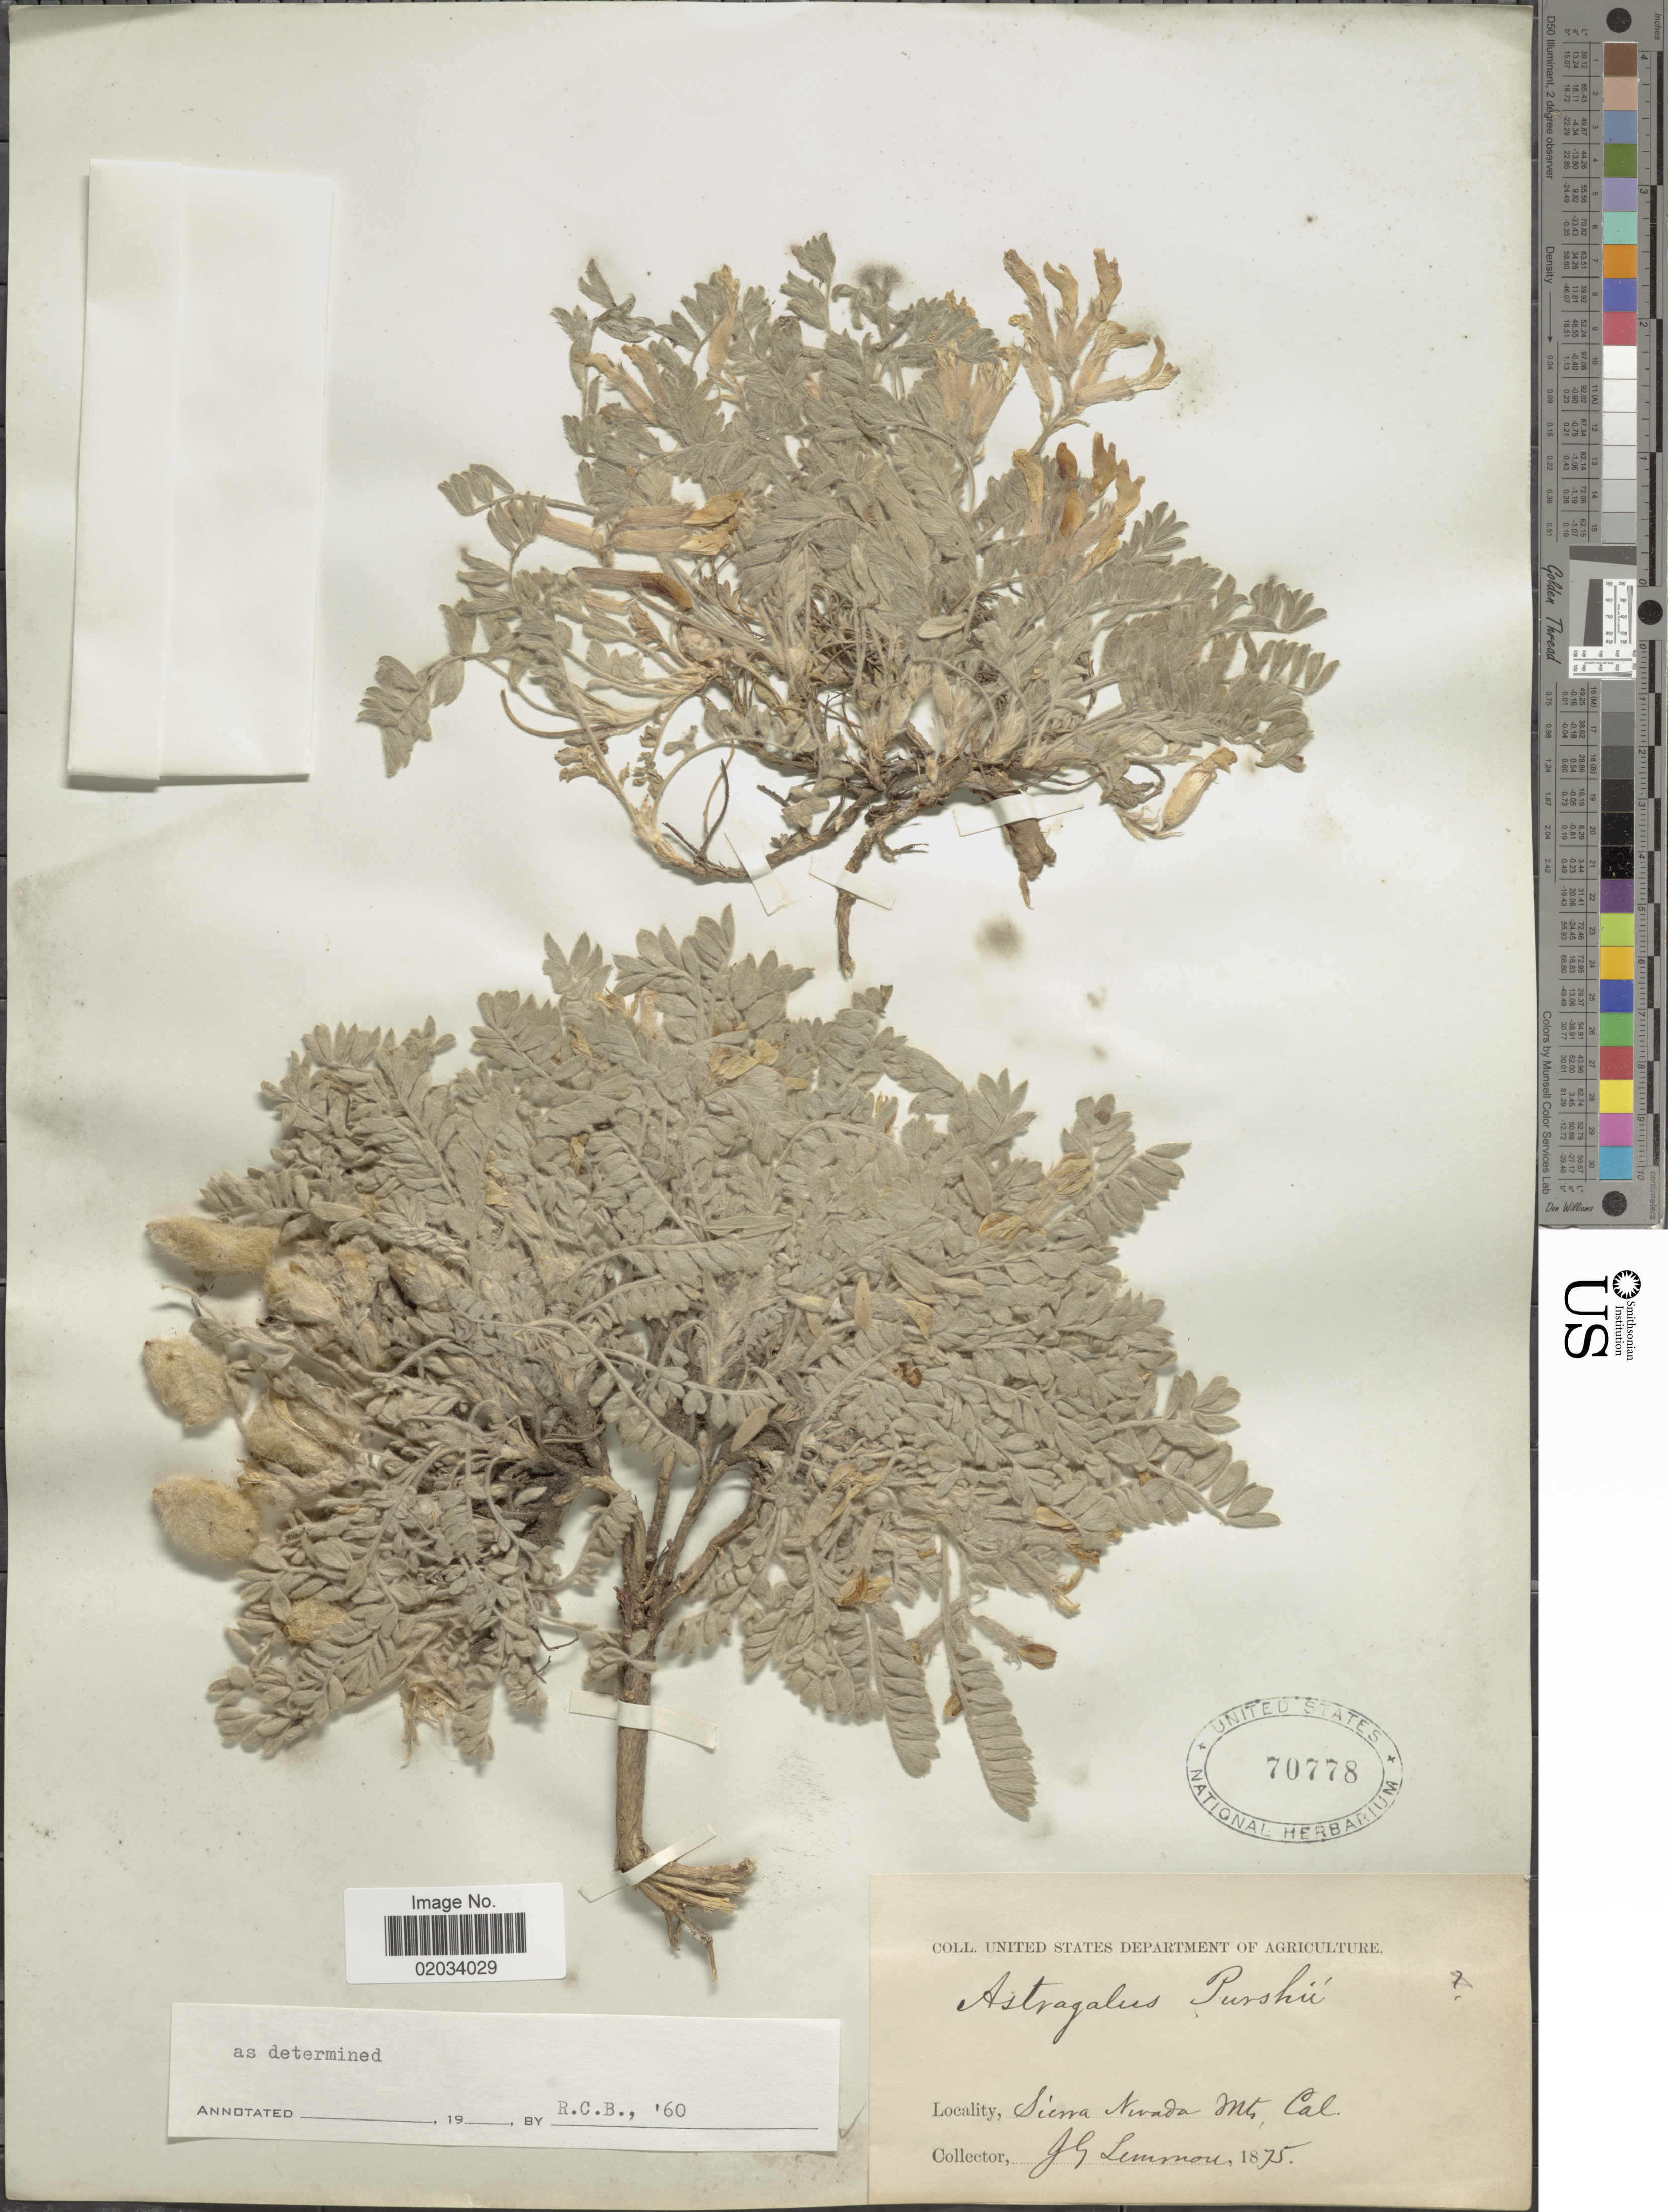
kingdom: Plantae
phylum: Tracheophyta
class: Magnoliopsida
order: Fabales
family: Fabaceae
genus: Astragalus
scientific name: Astragalus purshii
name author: Douglas ex Hook.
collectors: J. Lemmon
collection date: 1875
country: United States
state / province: California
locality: Sierra Nevada Mts, Cal.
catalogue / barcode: US 70778